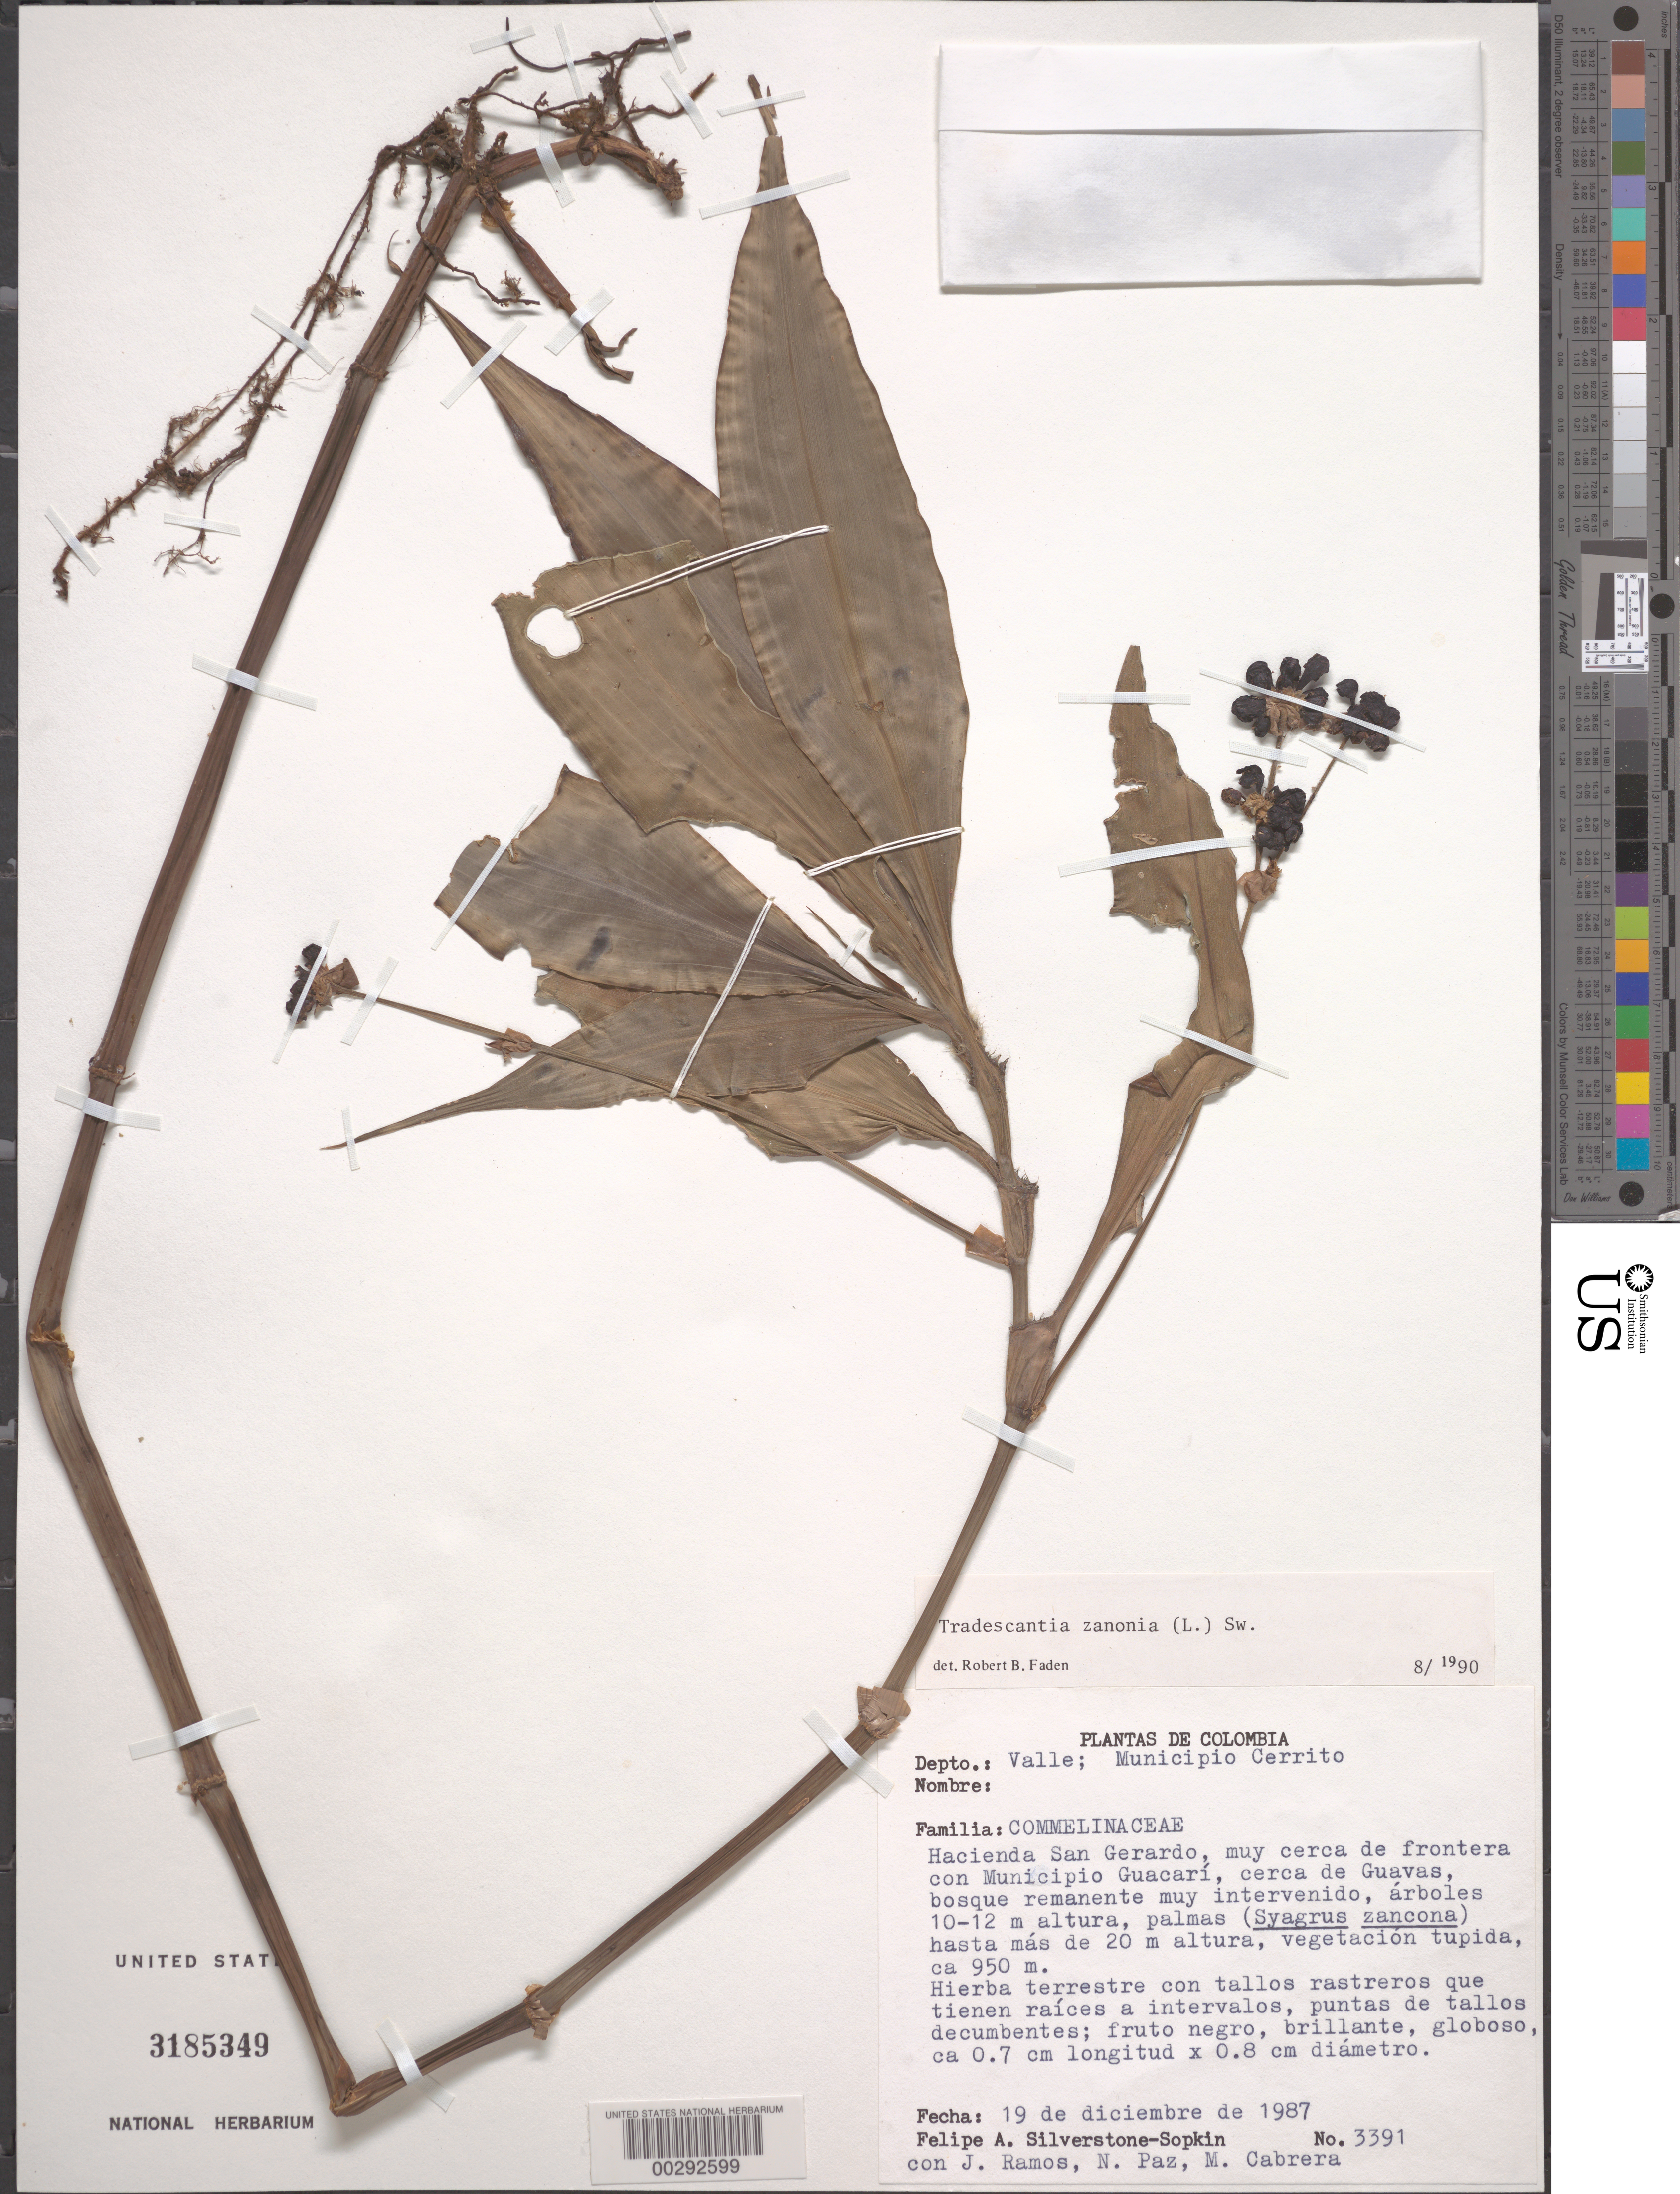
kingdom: Plantae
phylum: Tracheophyta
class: Liliopsida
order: Commelinales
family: Commelinaceae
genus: Tradescantia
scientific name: Tradescantia zanonia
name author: (L.) Sw.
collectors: P. A. Silverstone-Sopkin, J. F. Ramos, N. Paz & M. Cabrera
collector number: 3391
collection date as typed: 19 Dec 1987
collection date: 1987-12-19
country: Colombia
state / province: Valle del Cauca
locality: Cerrito, Hacienda San Gerardo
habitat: Wet forest above tunnel project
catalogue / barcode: US 3185349